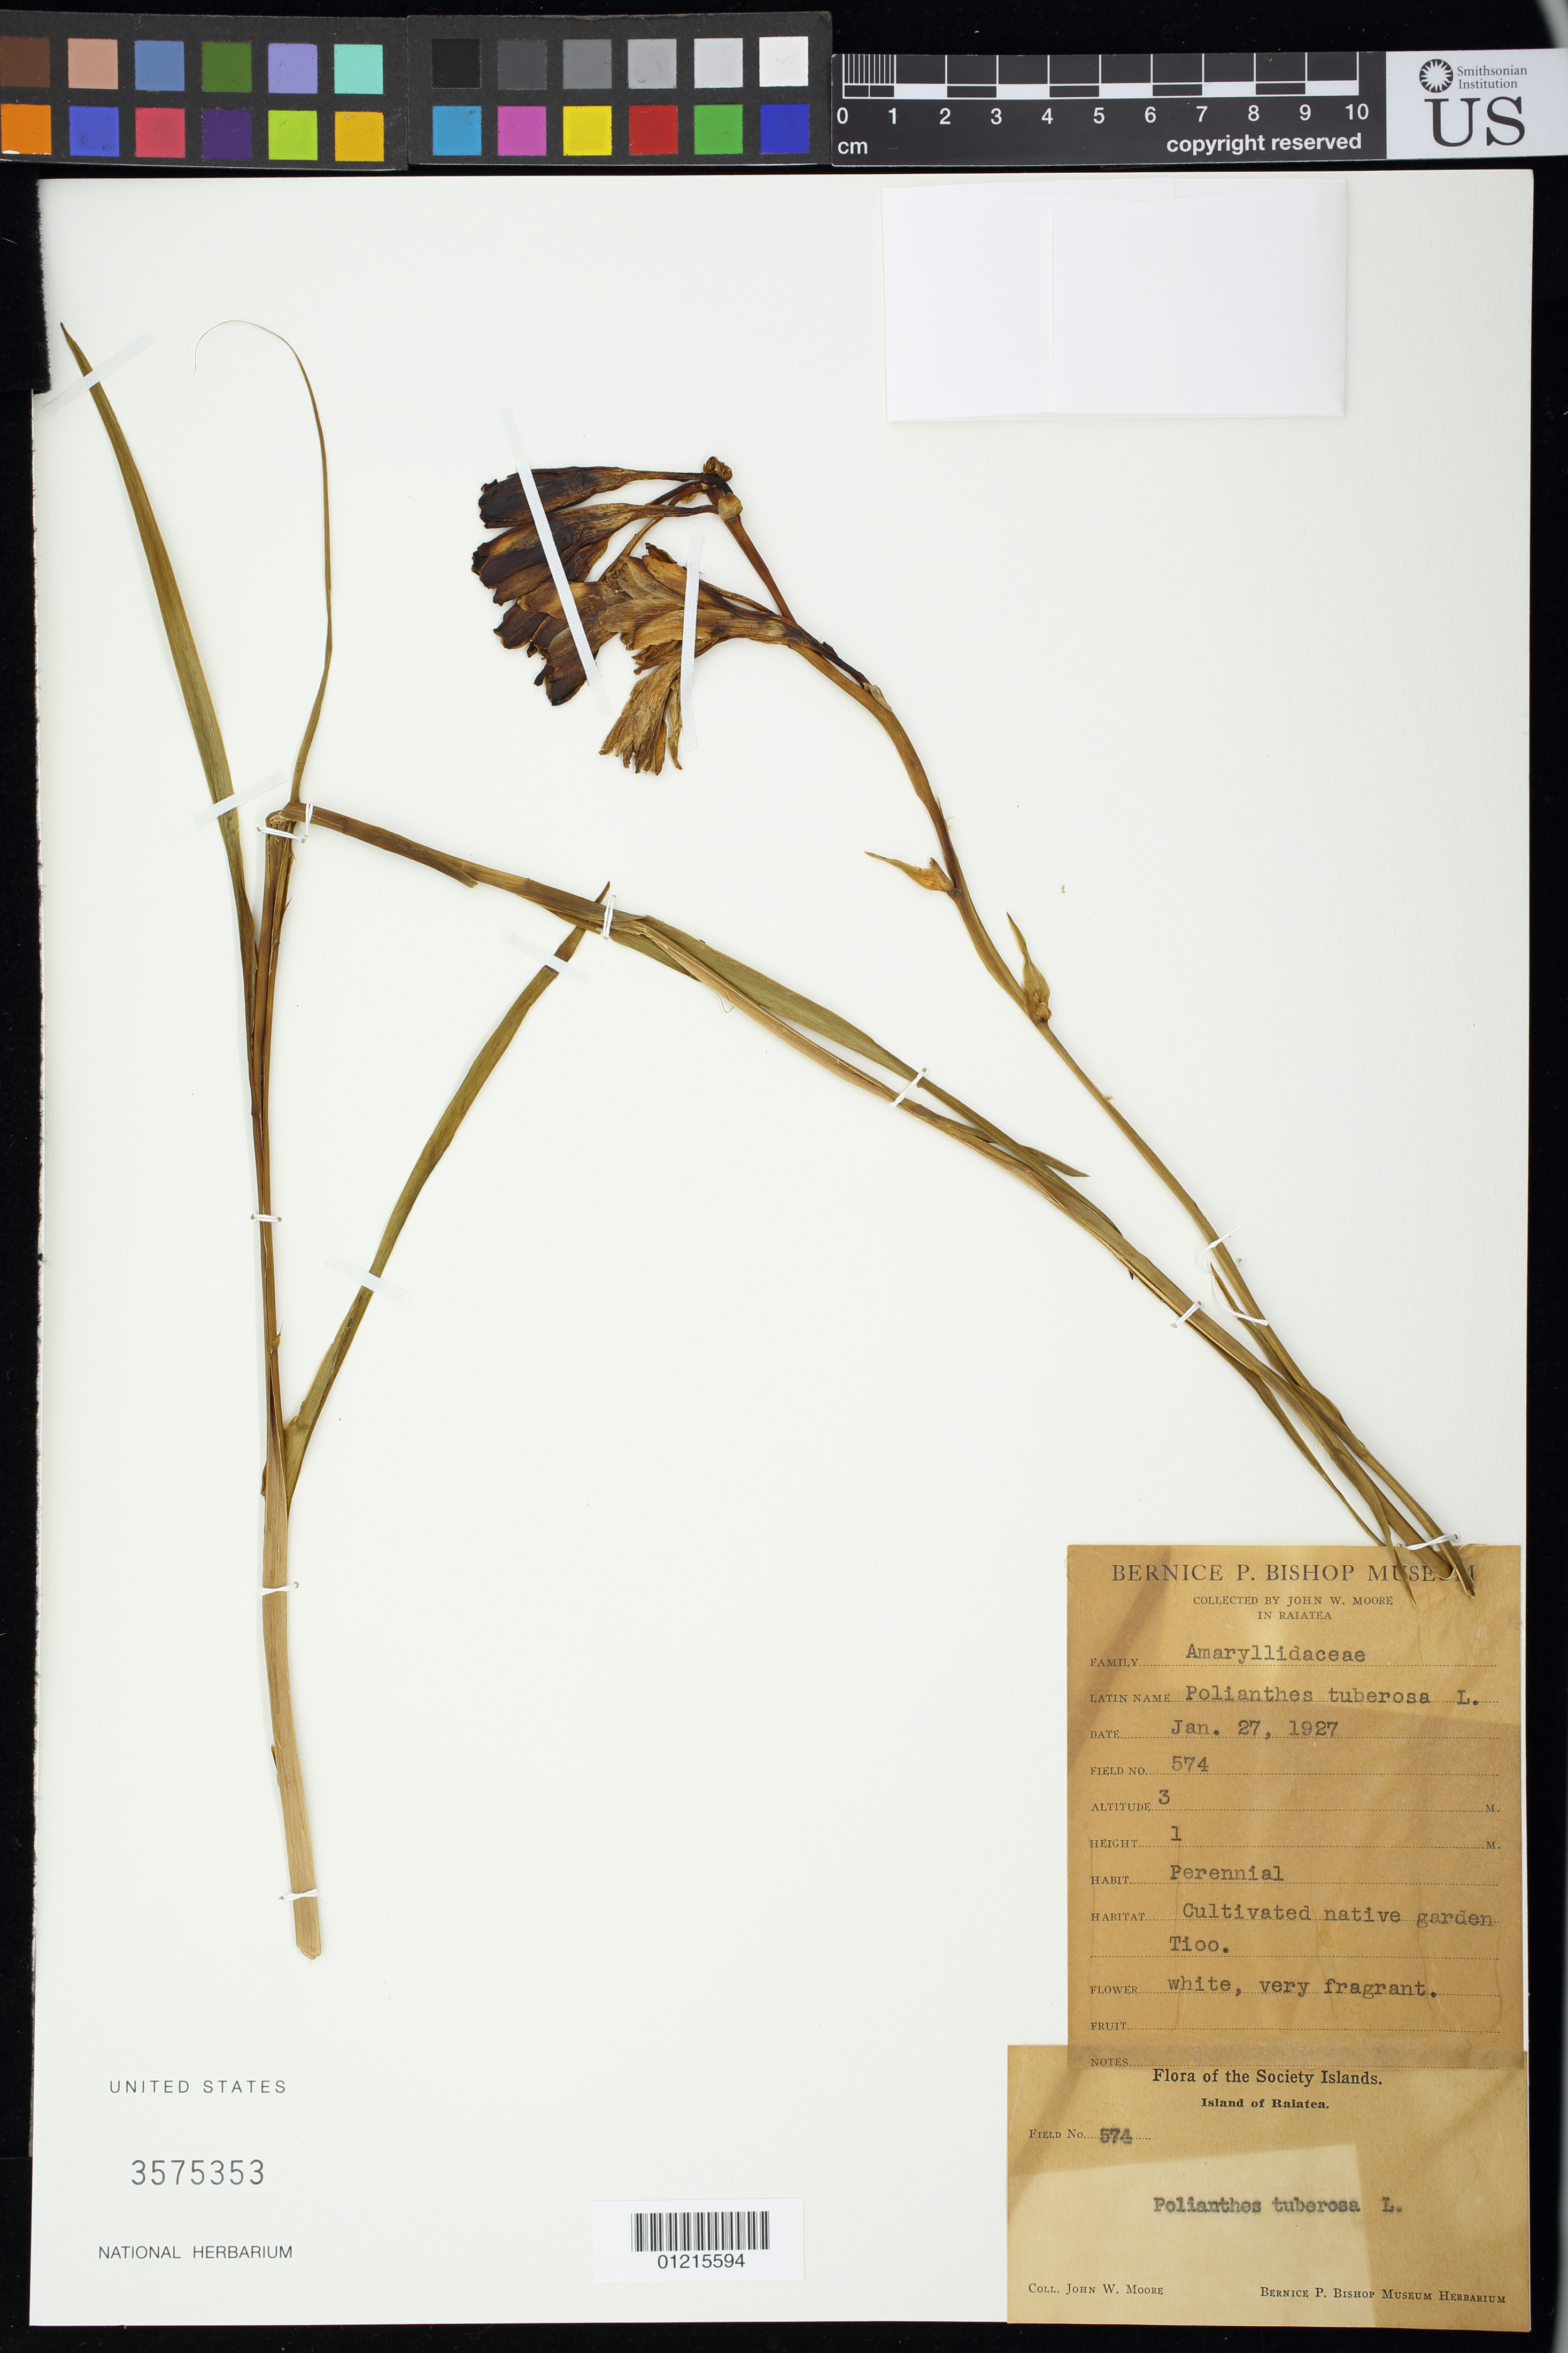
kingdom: Plantae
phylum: Tracheophyta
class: Liliopsida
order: Asparagales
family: Asparagaceae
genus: Polianthes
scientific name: Polianthes tuberosa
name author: L.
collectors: J. Moore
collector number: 574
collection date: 1927-01-27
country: French Polynesia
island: Raiatea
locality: Tioo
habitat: in a native garden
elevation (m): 3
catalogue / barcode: US 3575353